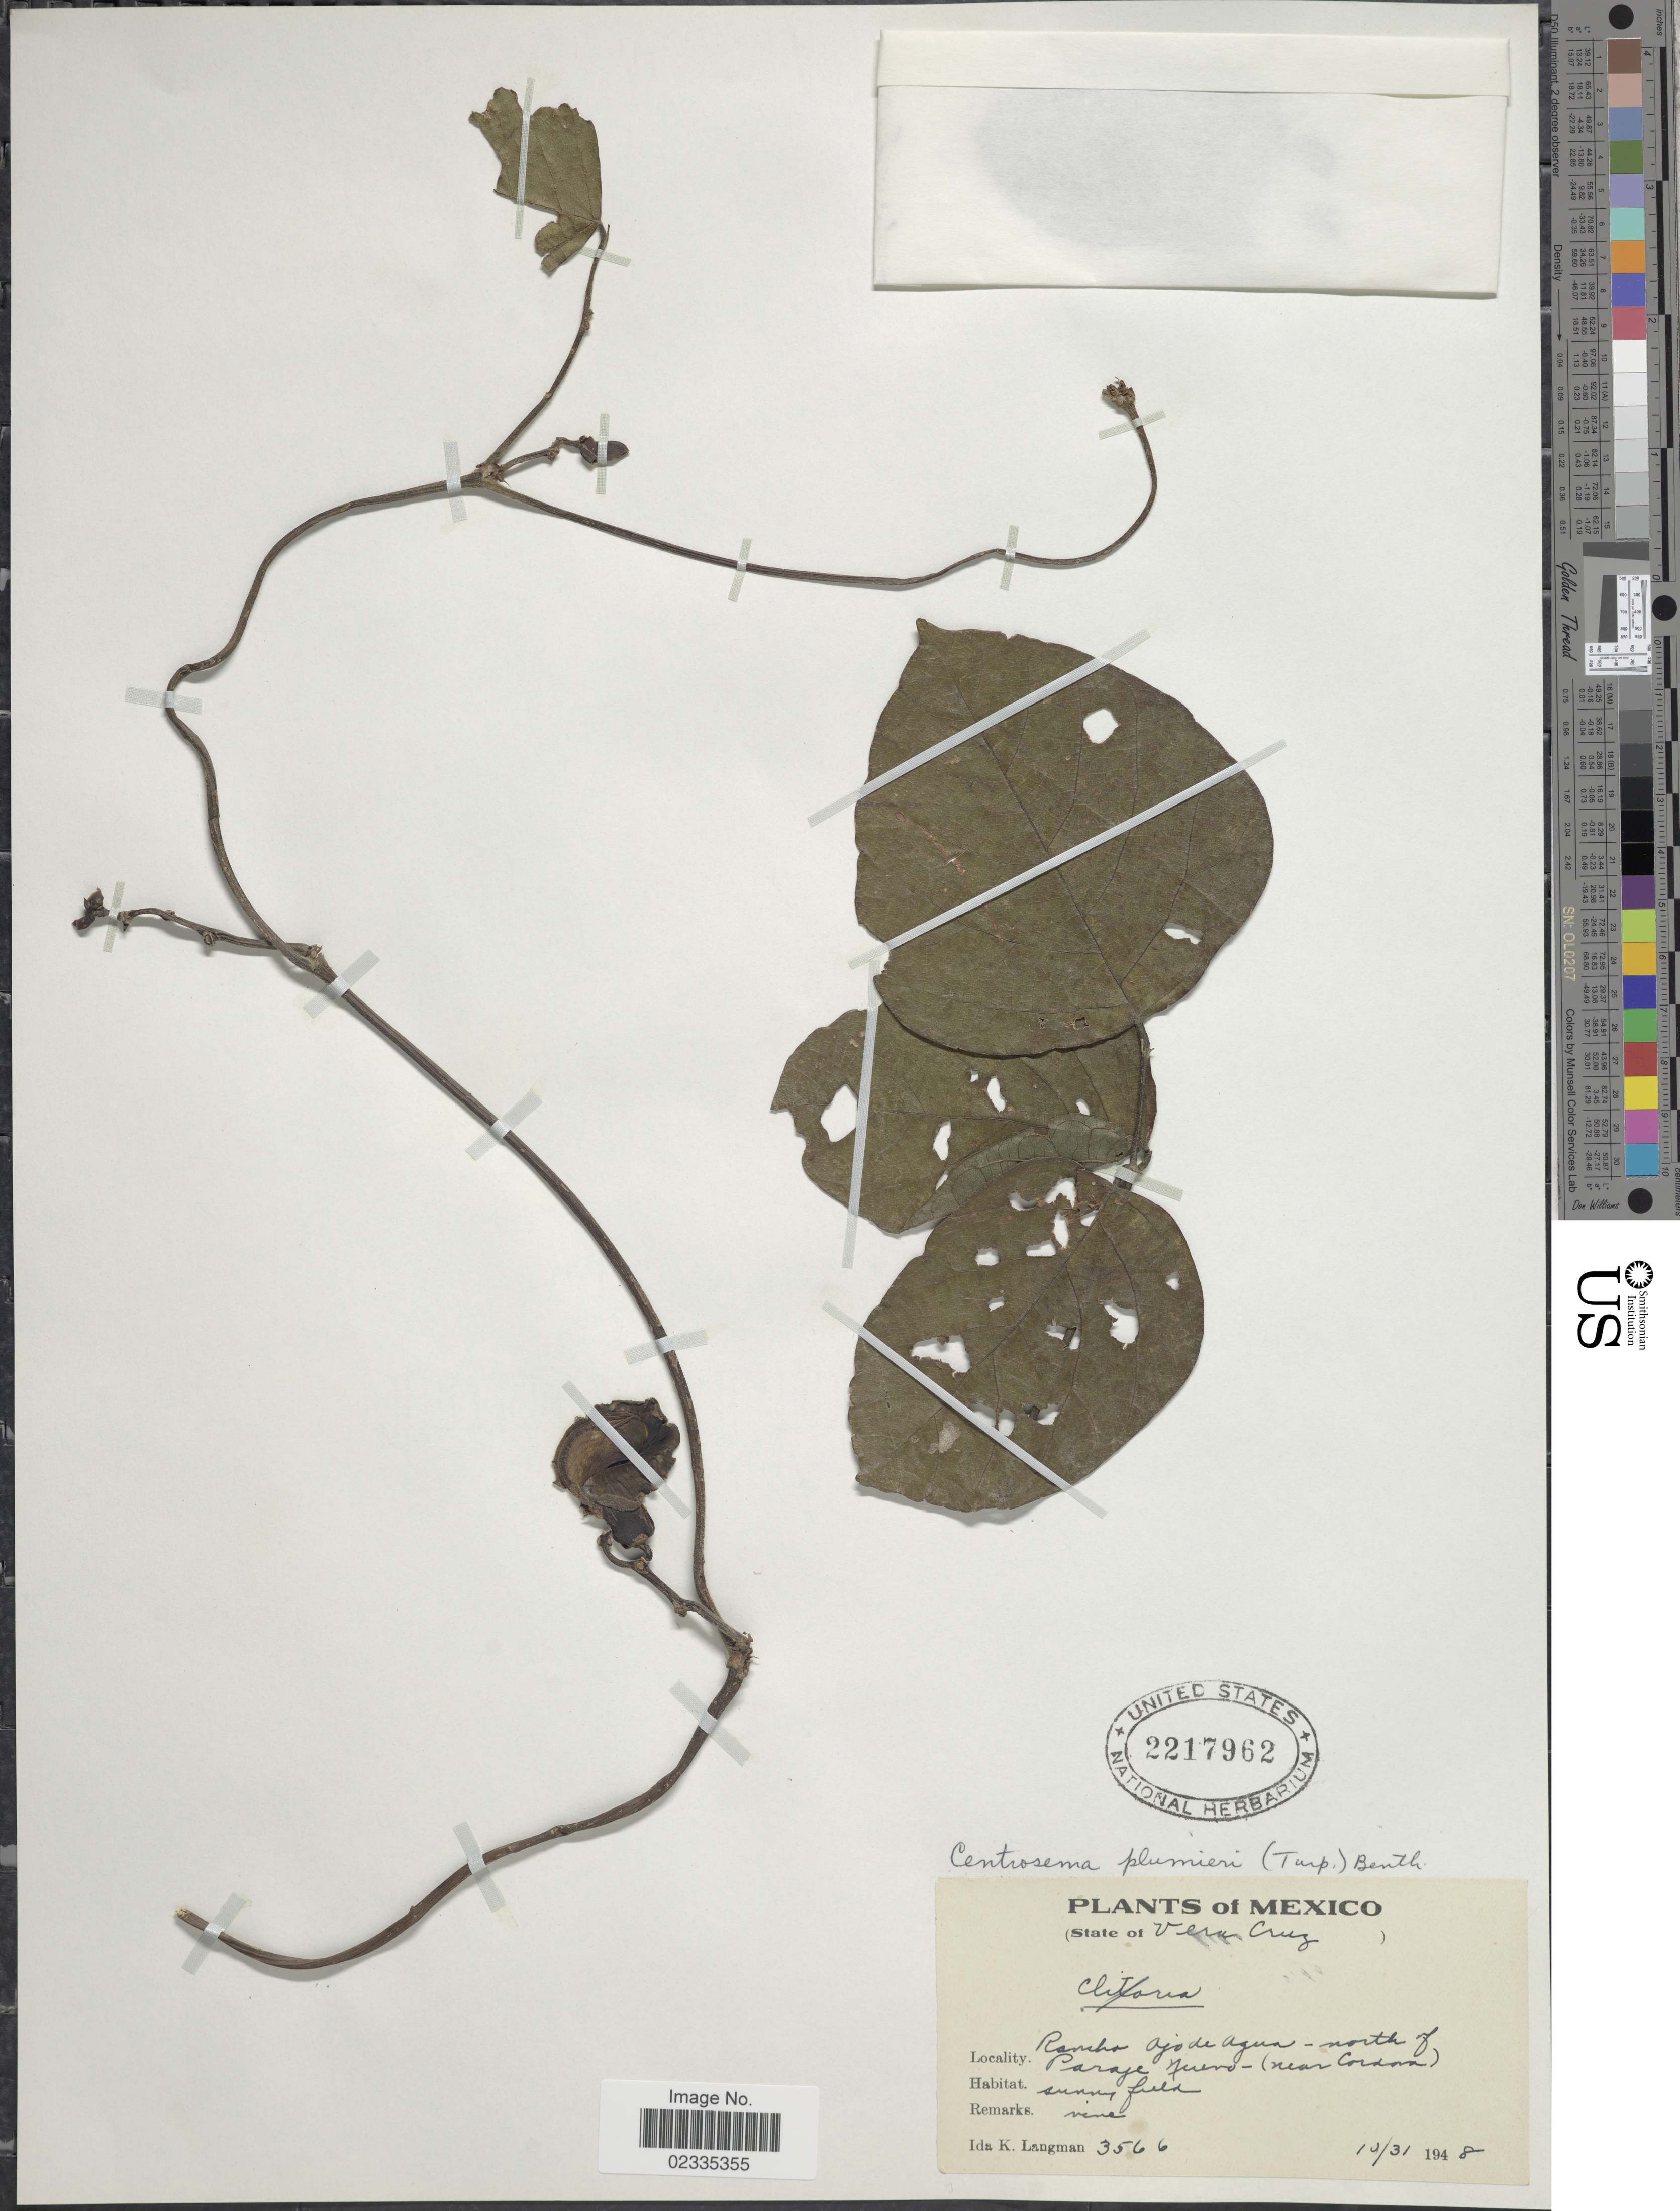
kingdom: Plantae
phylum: Tracheophyta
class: Magnoliopsida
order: Fabales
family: Fabaceae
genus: Centrosema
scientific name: Centrosema plumieri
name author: (Turpin ex Pers.) Benth.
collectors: I. K. Langman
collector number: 3566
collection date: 1948-10-31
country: Mexico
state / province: Veracruz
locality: Rancho Ojo de Agua - north of Paraje Nuevo (near Cordova), state of Vera Cruz.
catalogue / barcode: US 2217962